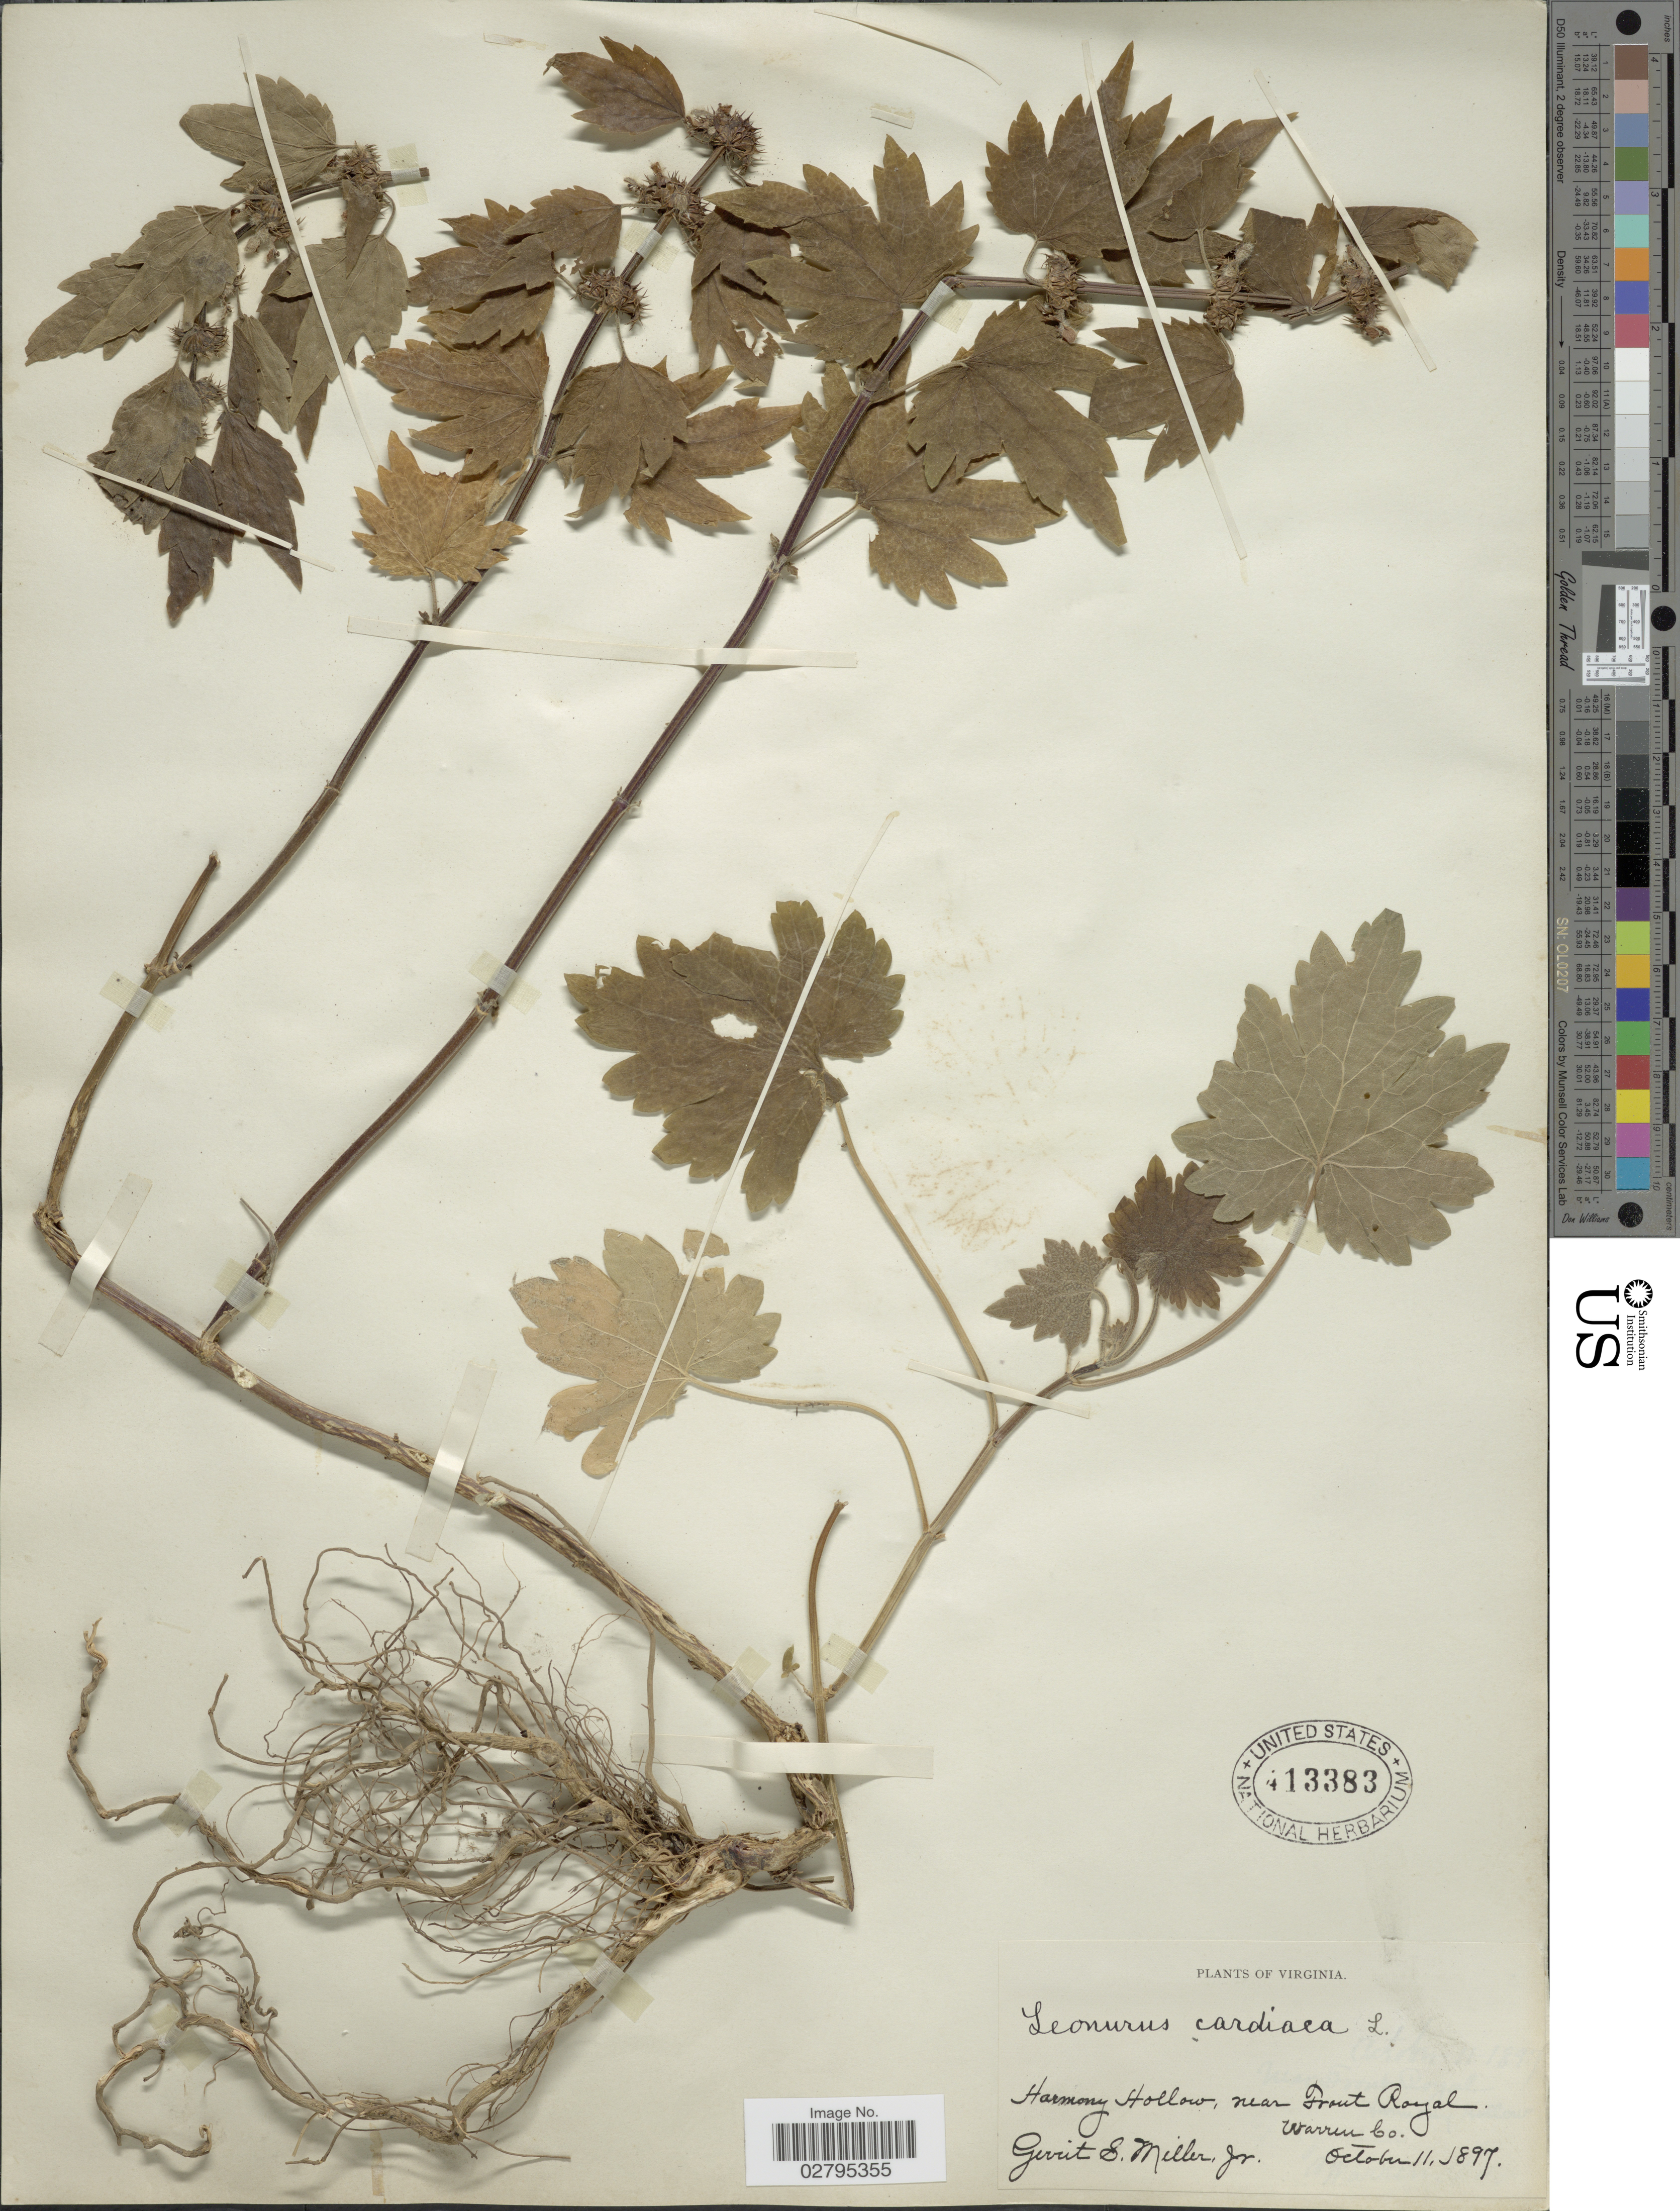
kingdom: Plantae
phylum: Tracheophyta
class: Magnoliopsida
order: Lamiales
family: Lamiaceae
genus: Leonurus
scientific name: Leonurus cardiaca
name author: L.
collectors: G. S. Miller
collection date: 1897-10-11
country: United States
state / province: Virginia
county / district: Warren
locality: Harmony Hollow, near Trout Royal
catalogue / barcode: US 413383